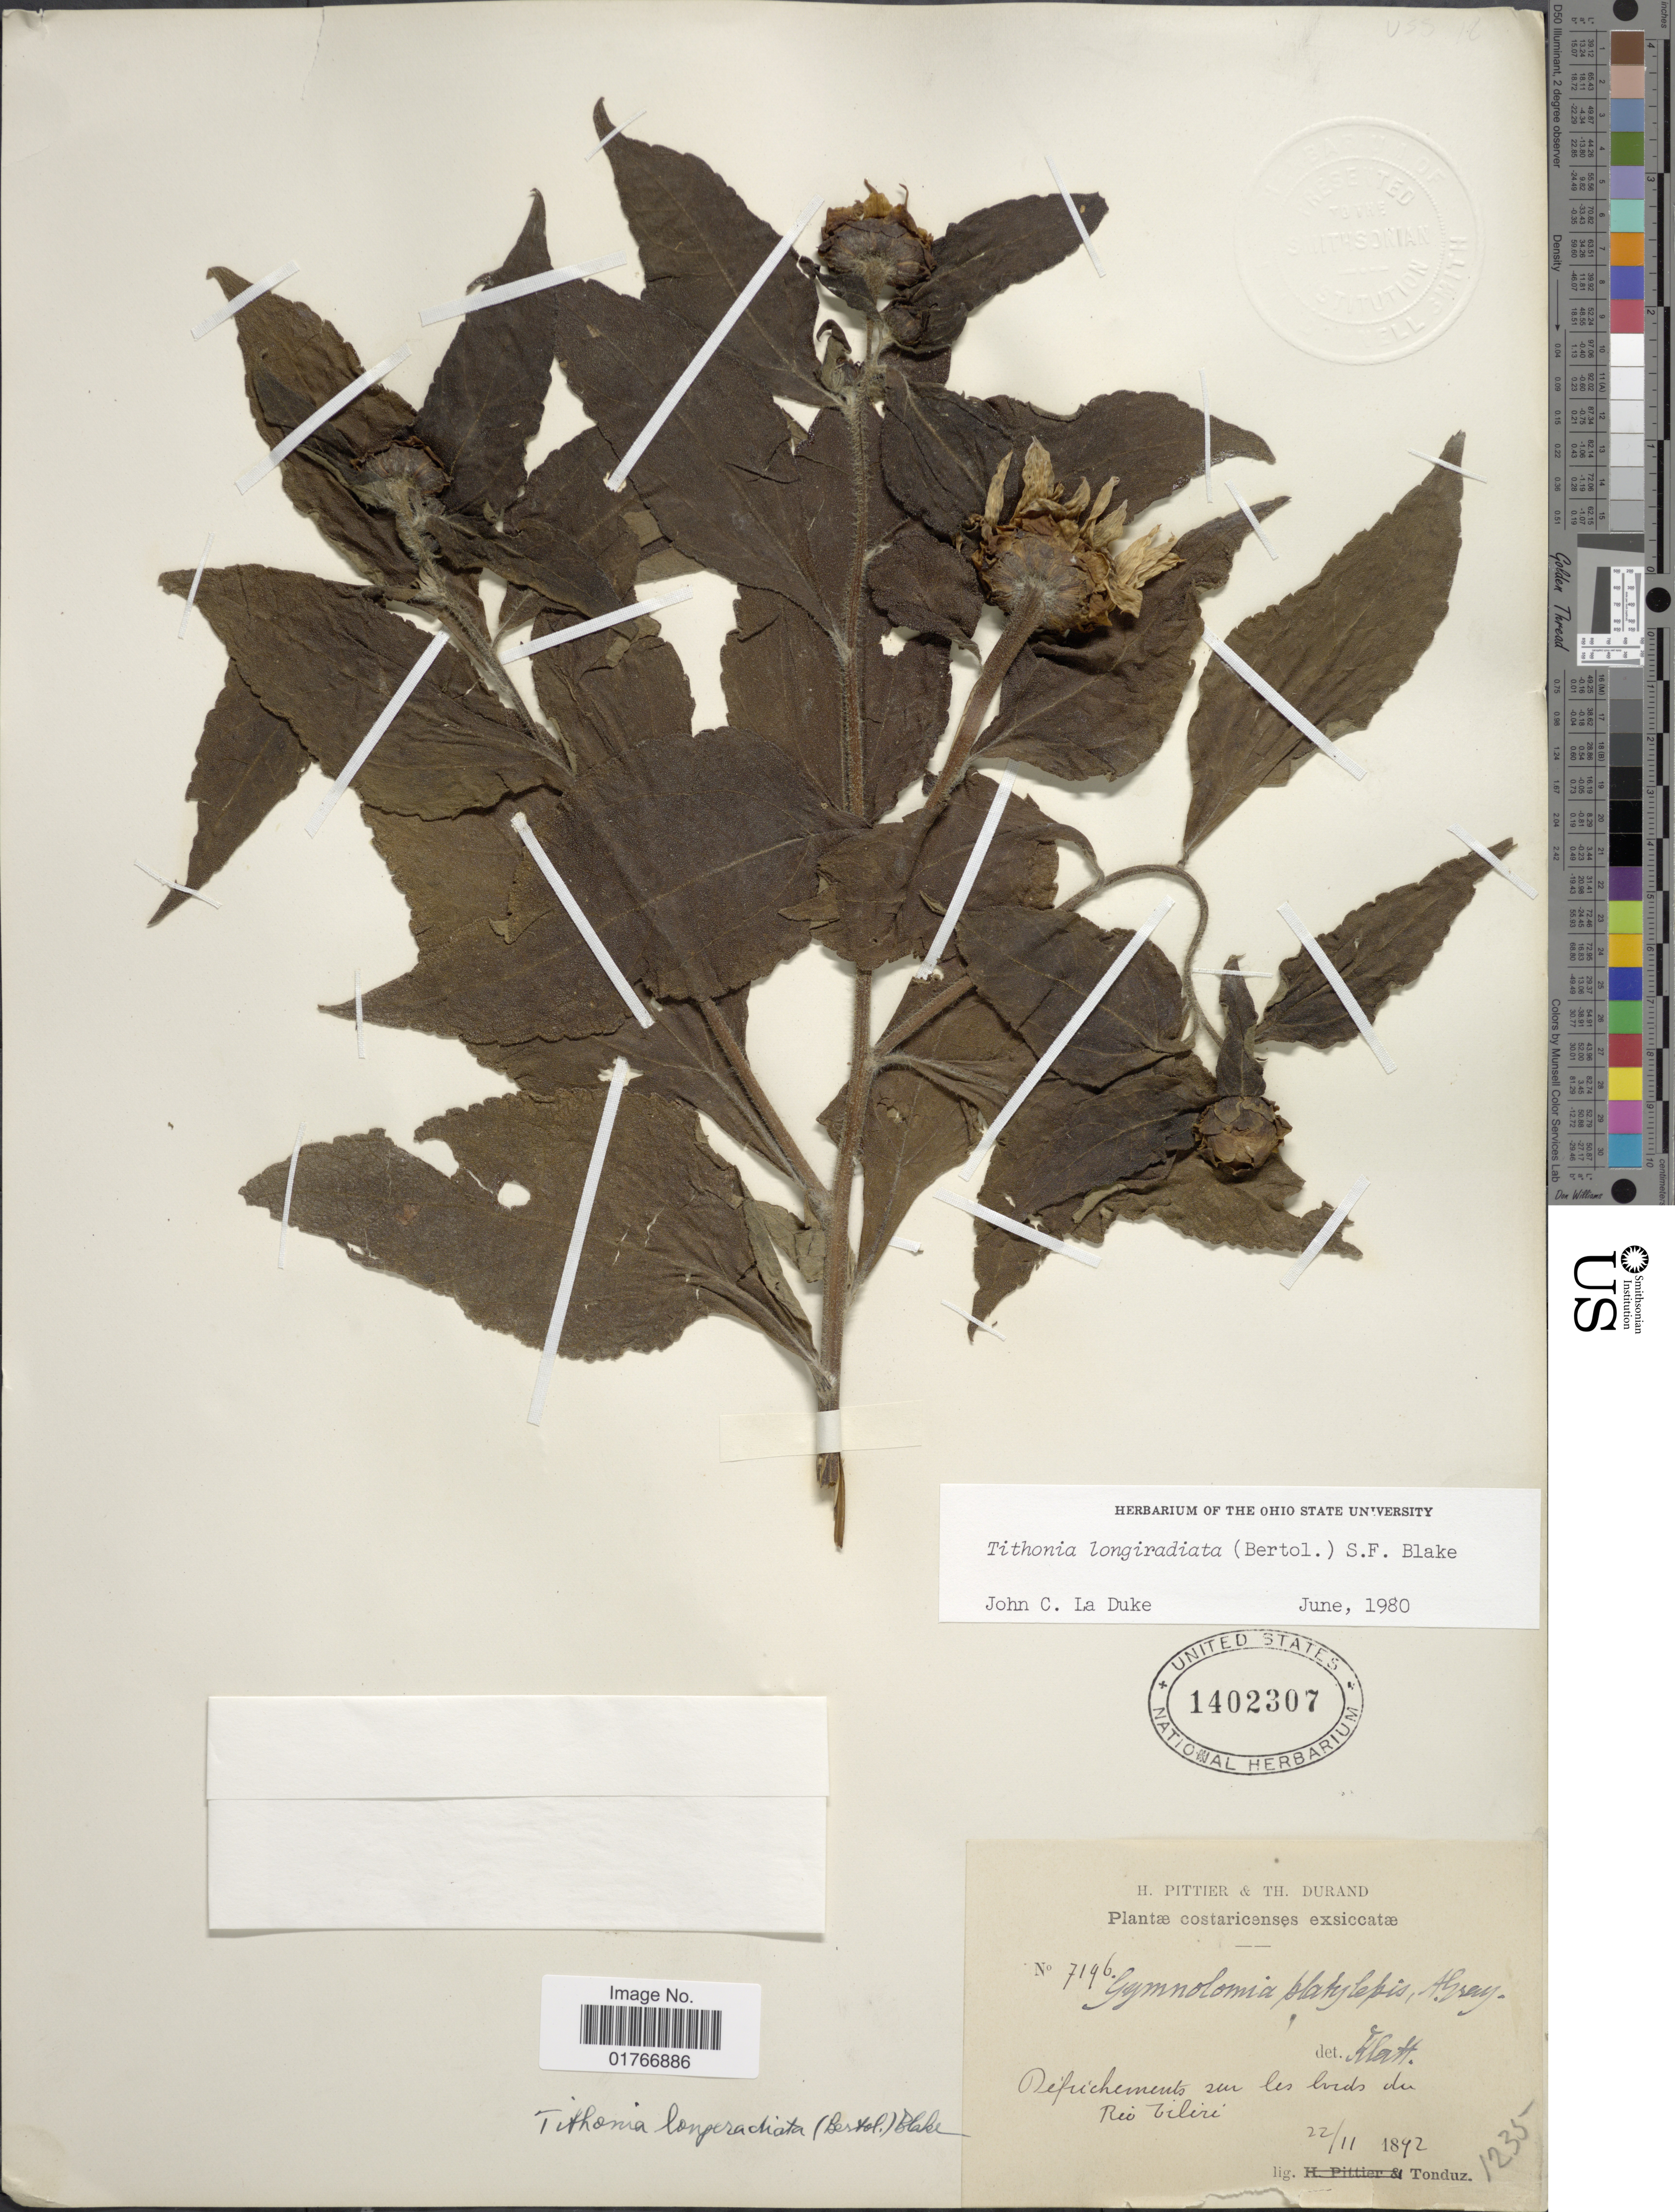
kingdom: Plantae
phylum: Tracheophyta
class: Magnoliopsida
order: Asterales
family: Asteraceae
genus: Tithonia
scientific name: Tithonia longiradiata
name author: (Bertol.) S.F. Blake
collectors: A. Tonduz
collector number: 7196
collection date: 1892-11-22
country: Costa Rica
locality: Difiechements sur les bords du Rio Tiliri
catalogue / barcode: US 1402307